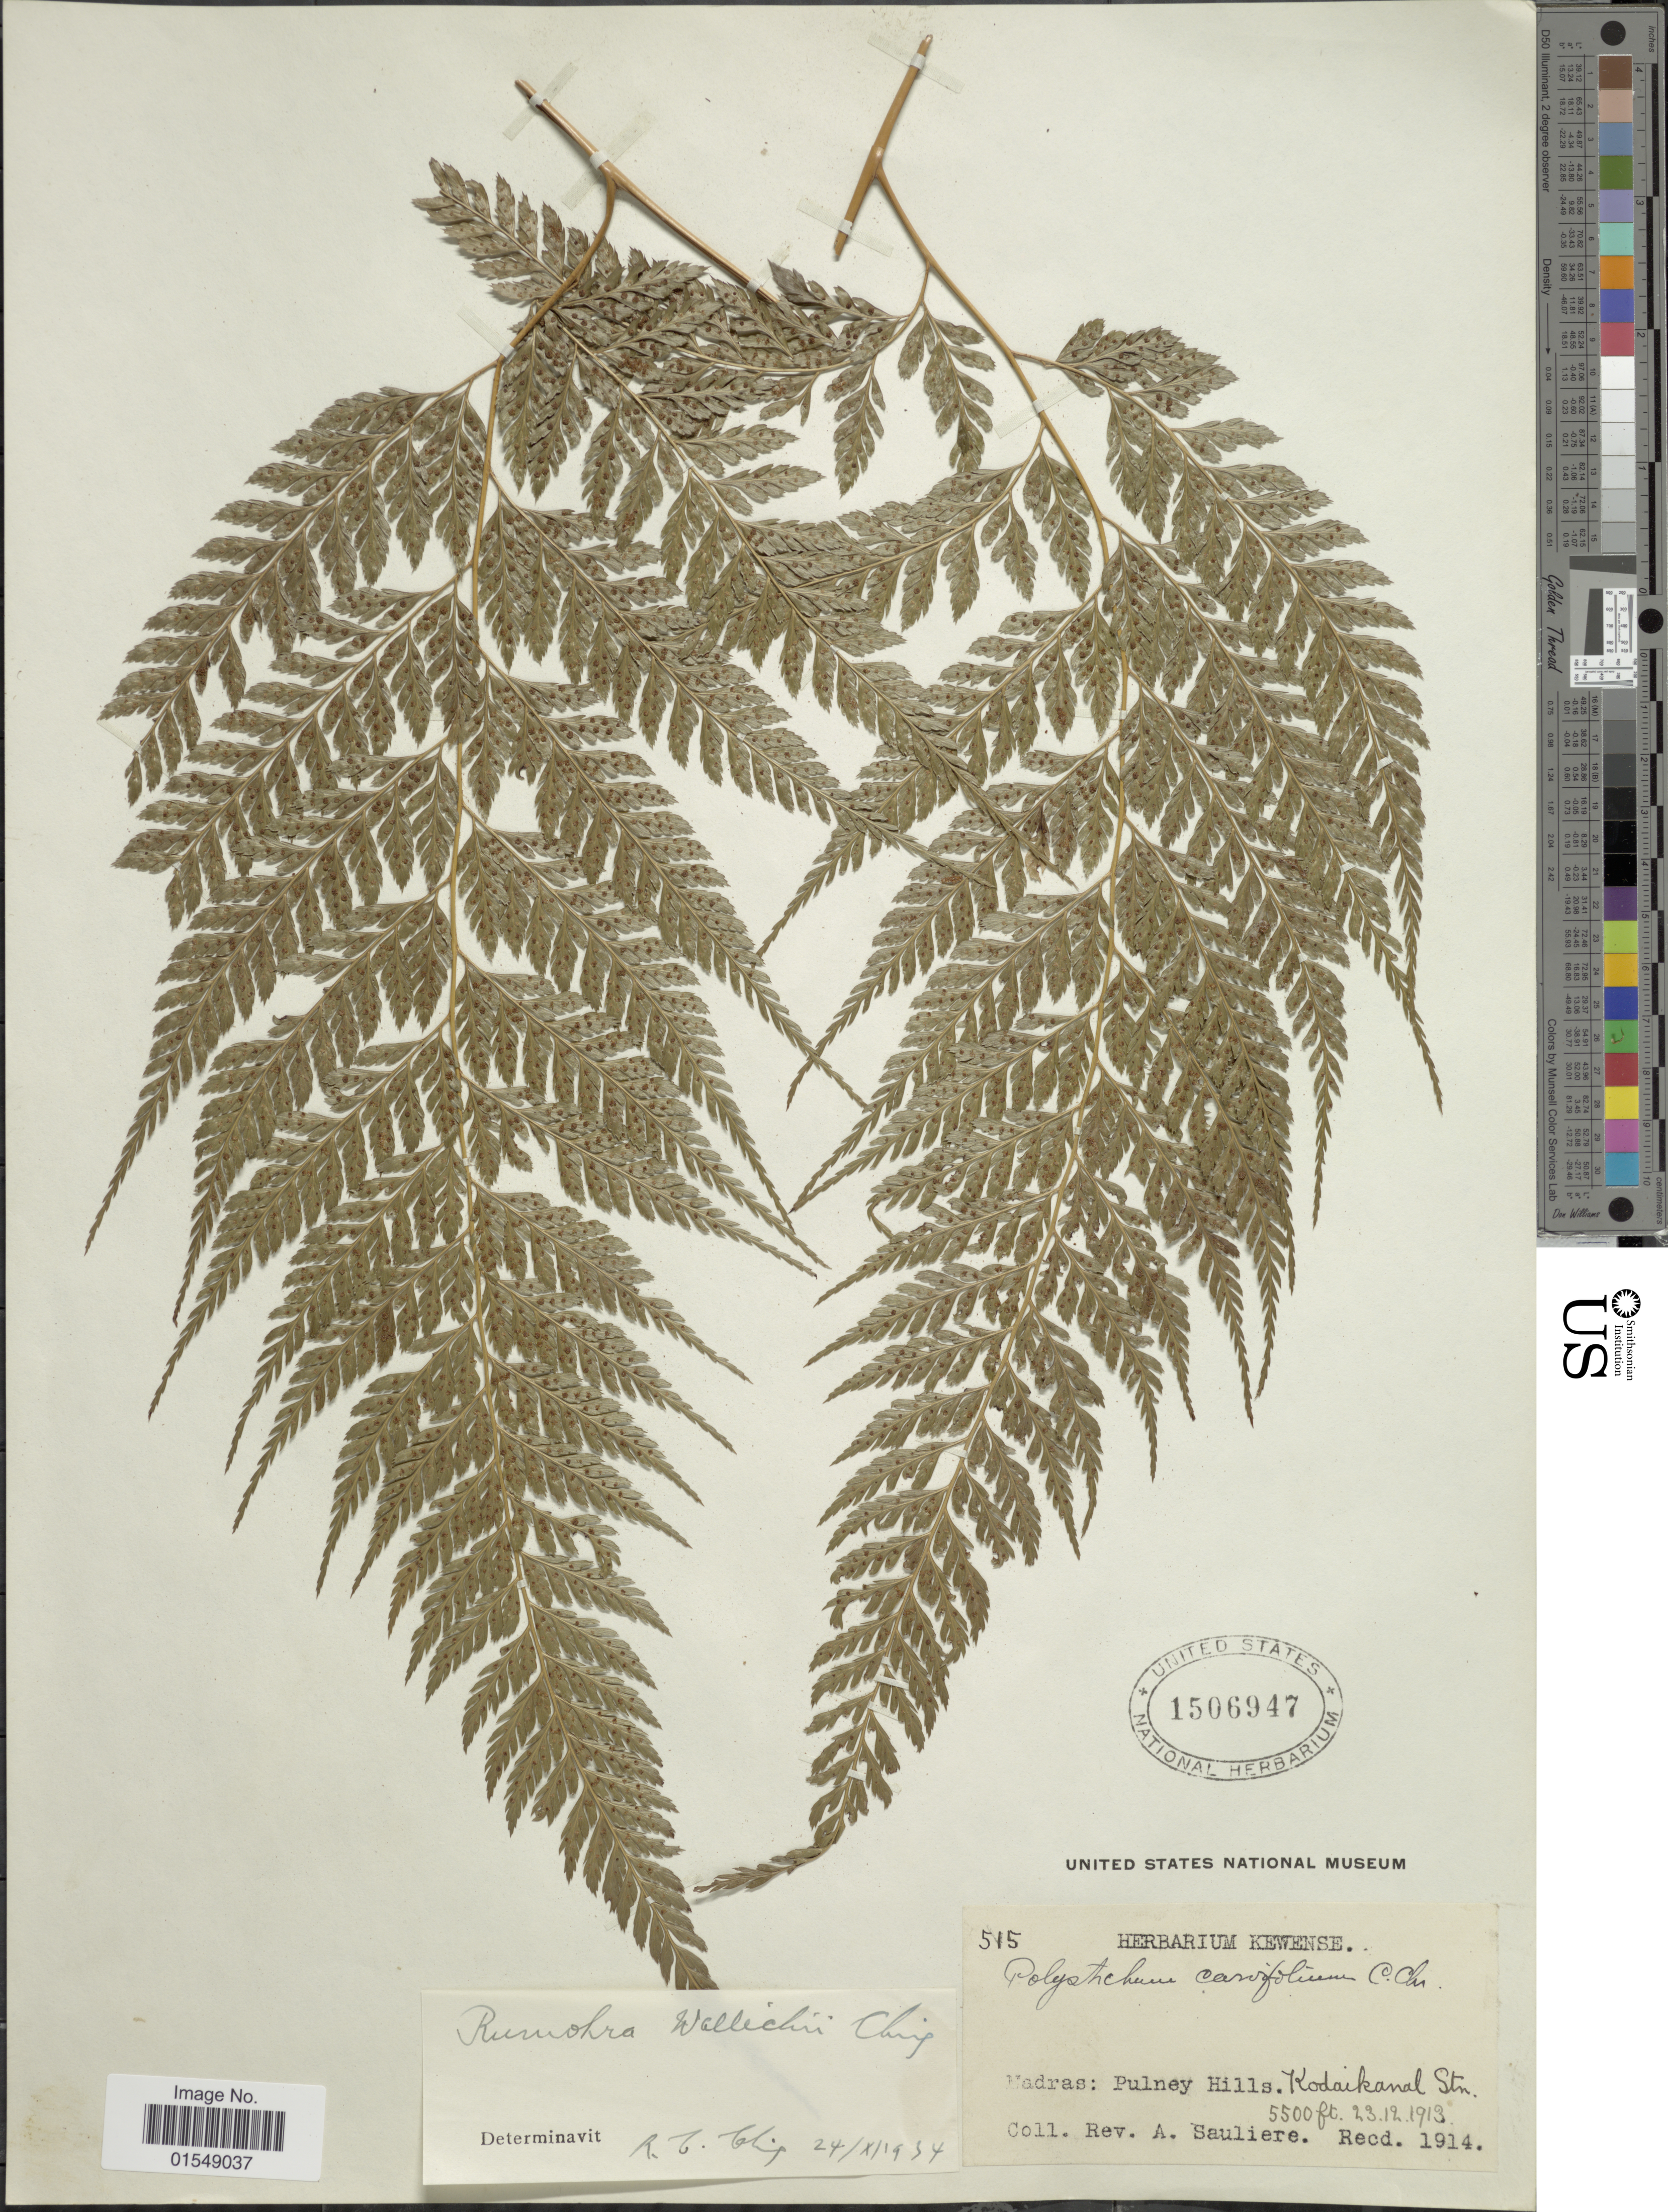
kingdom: Plantae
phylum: Tracheophyta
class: Polypodiopsida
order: Polypodiales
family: Dryopteridaceae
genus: Arachniodes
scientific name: Arachniodes coniifolia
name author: (T. Moore) Ching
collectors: A. Sauliere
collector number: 515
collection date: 1913-12-23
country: India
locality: Madras: Pulney Hills, Kodaikanal Stn.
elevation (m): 1676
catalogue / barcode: US 1506947